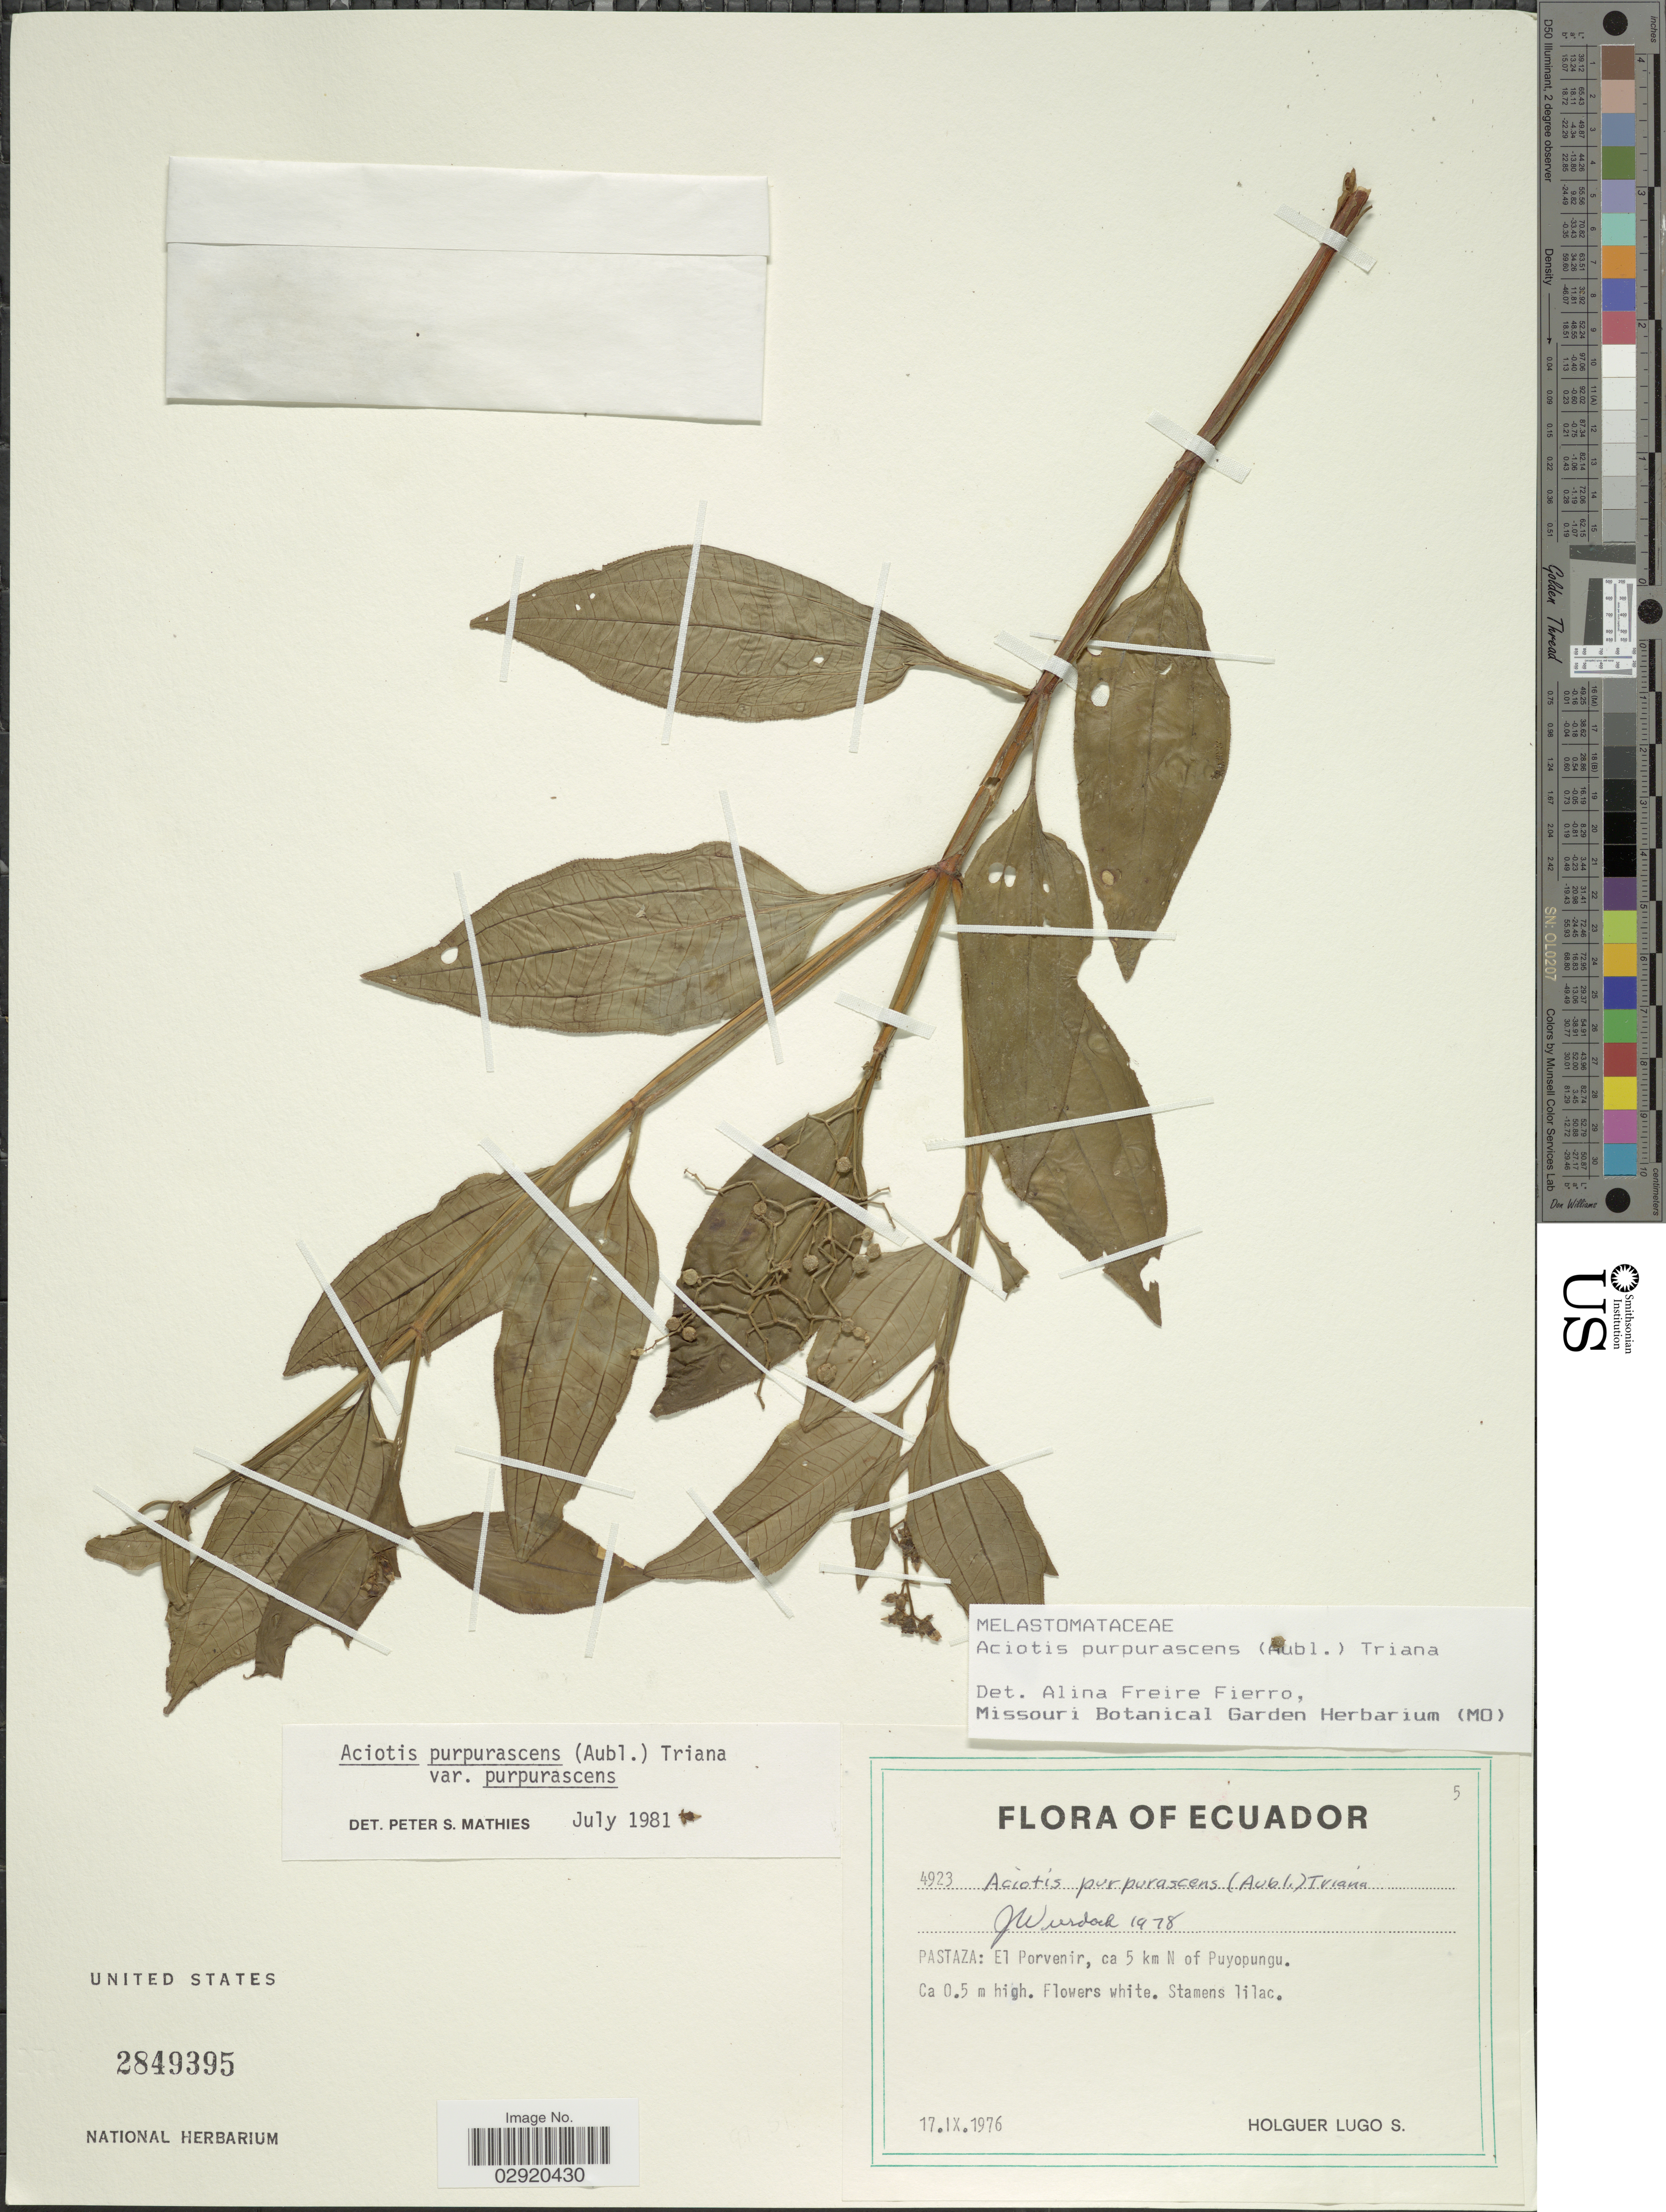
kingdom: Plantae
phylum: Tracheophyta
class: Magnoliopsida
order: Myrtales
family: Melastomataceae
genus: Aciotis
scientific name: Aciotis purpurascens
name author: (Aubl.) Triana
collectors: H. Lugo S.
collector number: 4923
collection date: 1976-09-17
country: Ecuador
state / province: Pastaza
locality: Pastaza: El Porvenir, ca 5 km N of Puyopungu.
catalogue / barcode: US 2849395